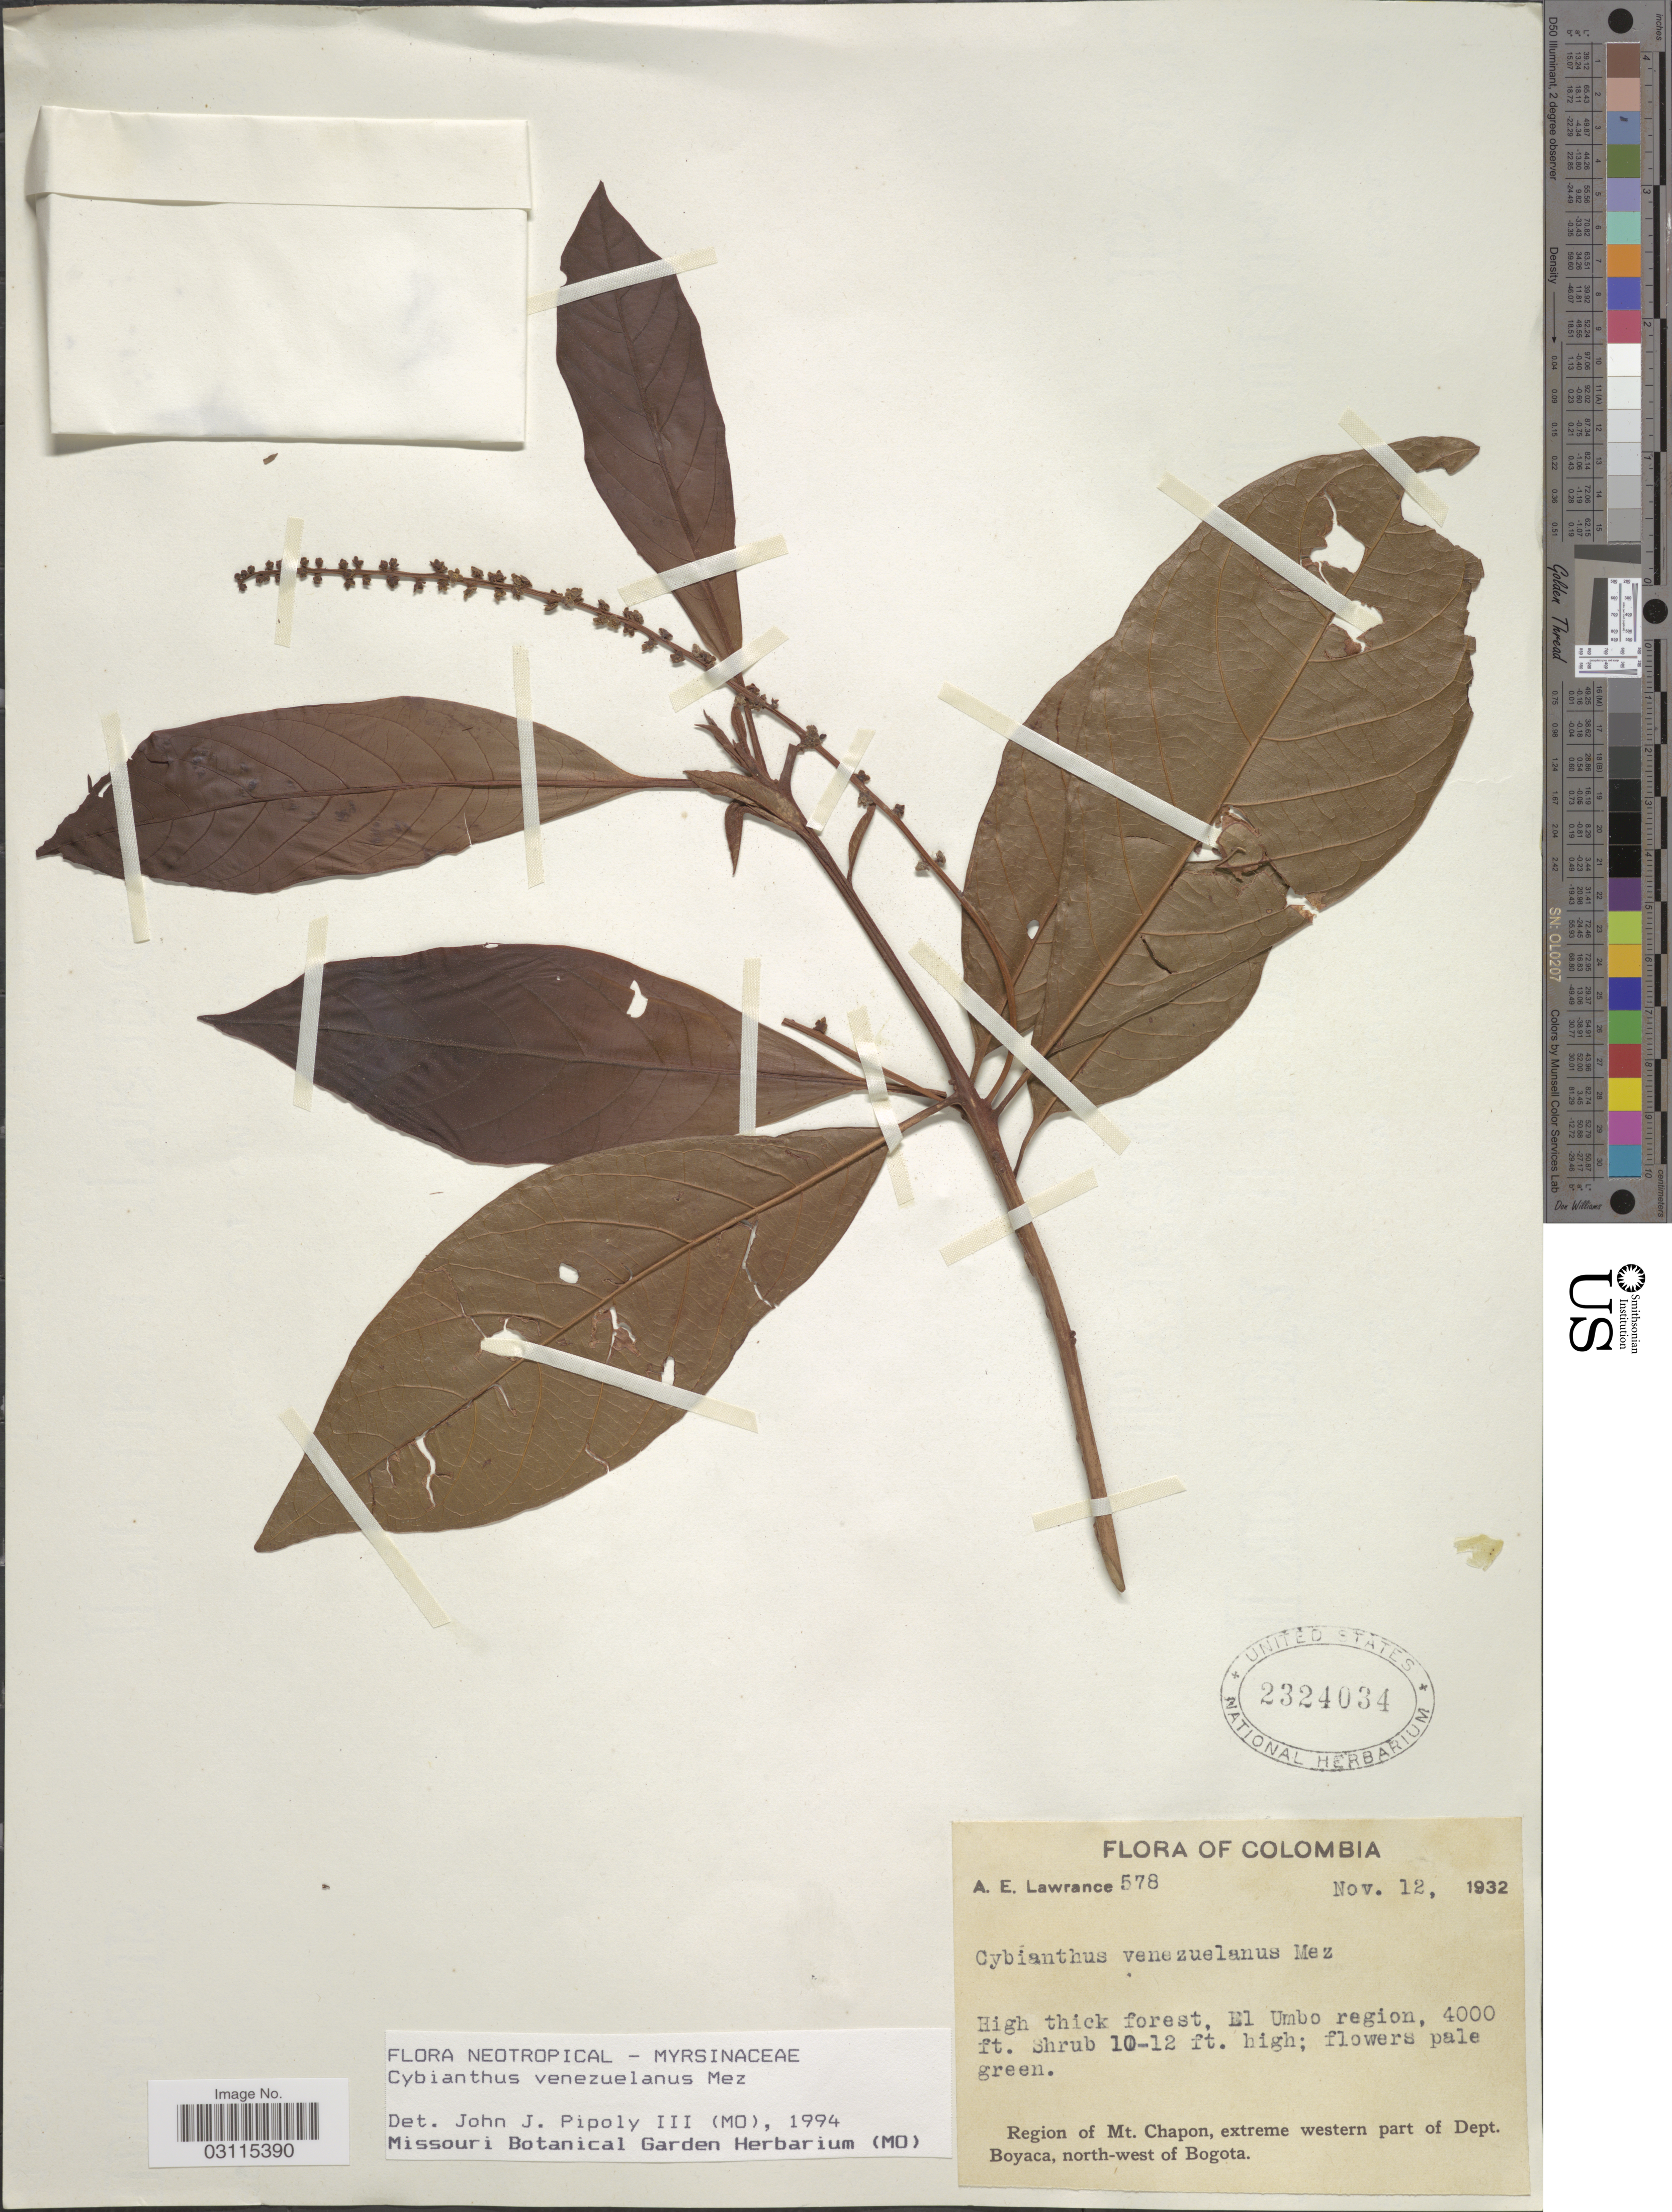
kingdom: Plantae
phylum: Tracheophyta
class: Magnoliopsida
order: Ericales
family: Primulaceae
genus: Cybianthus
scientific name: Cybianthus venezuelanus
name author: Mez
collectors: A. Lawrance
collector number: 578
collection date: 1932-11-12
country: Colombia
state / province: Boyacá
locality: El Umbo region. Region of Mt. Chapon, extreme western part of Dept. Boyaca, north-west of Bogota.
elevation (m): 1219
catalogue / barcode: US 2324034